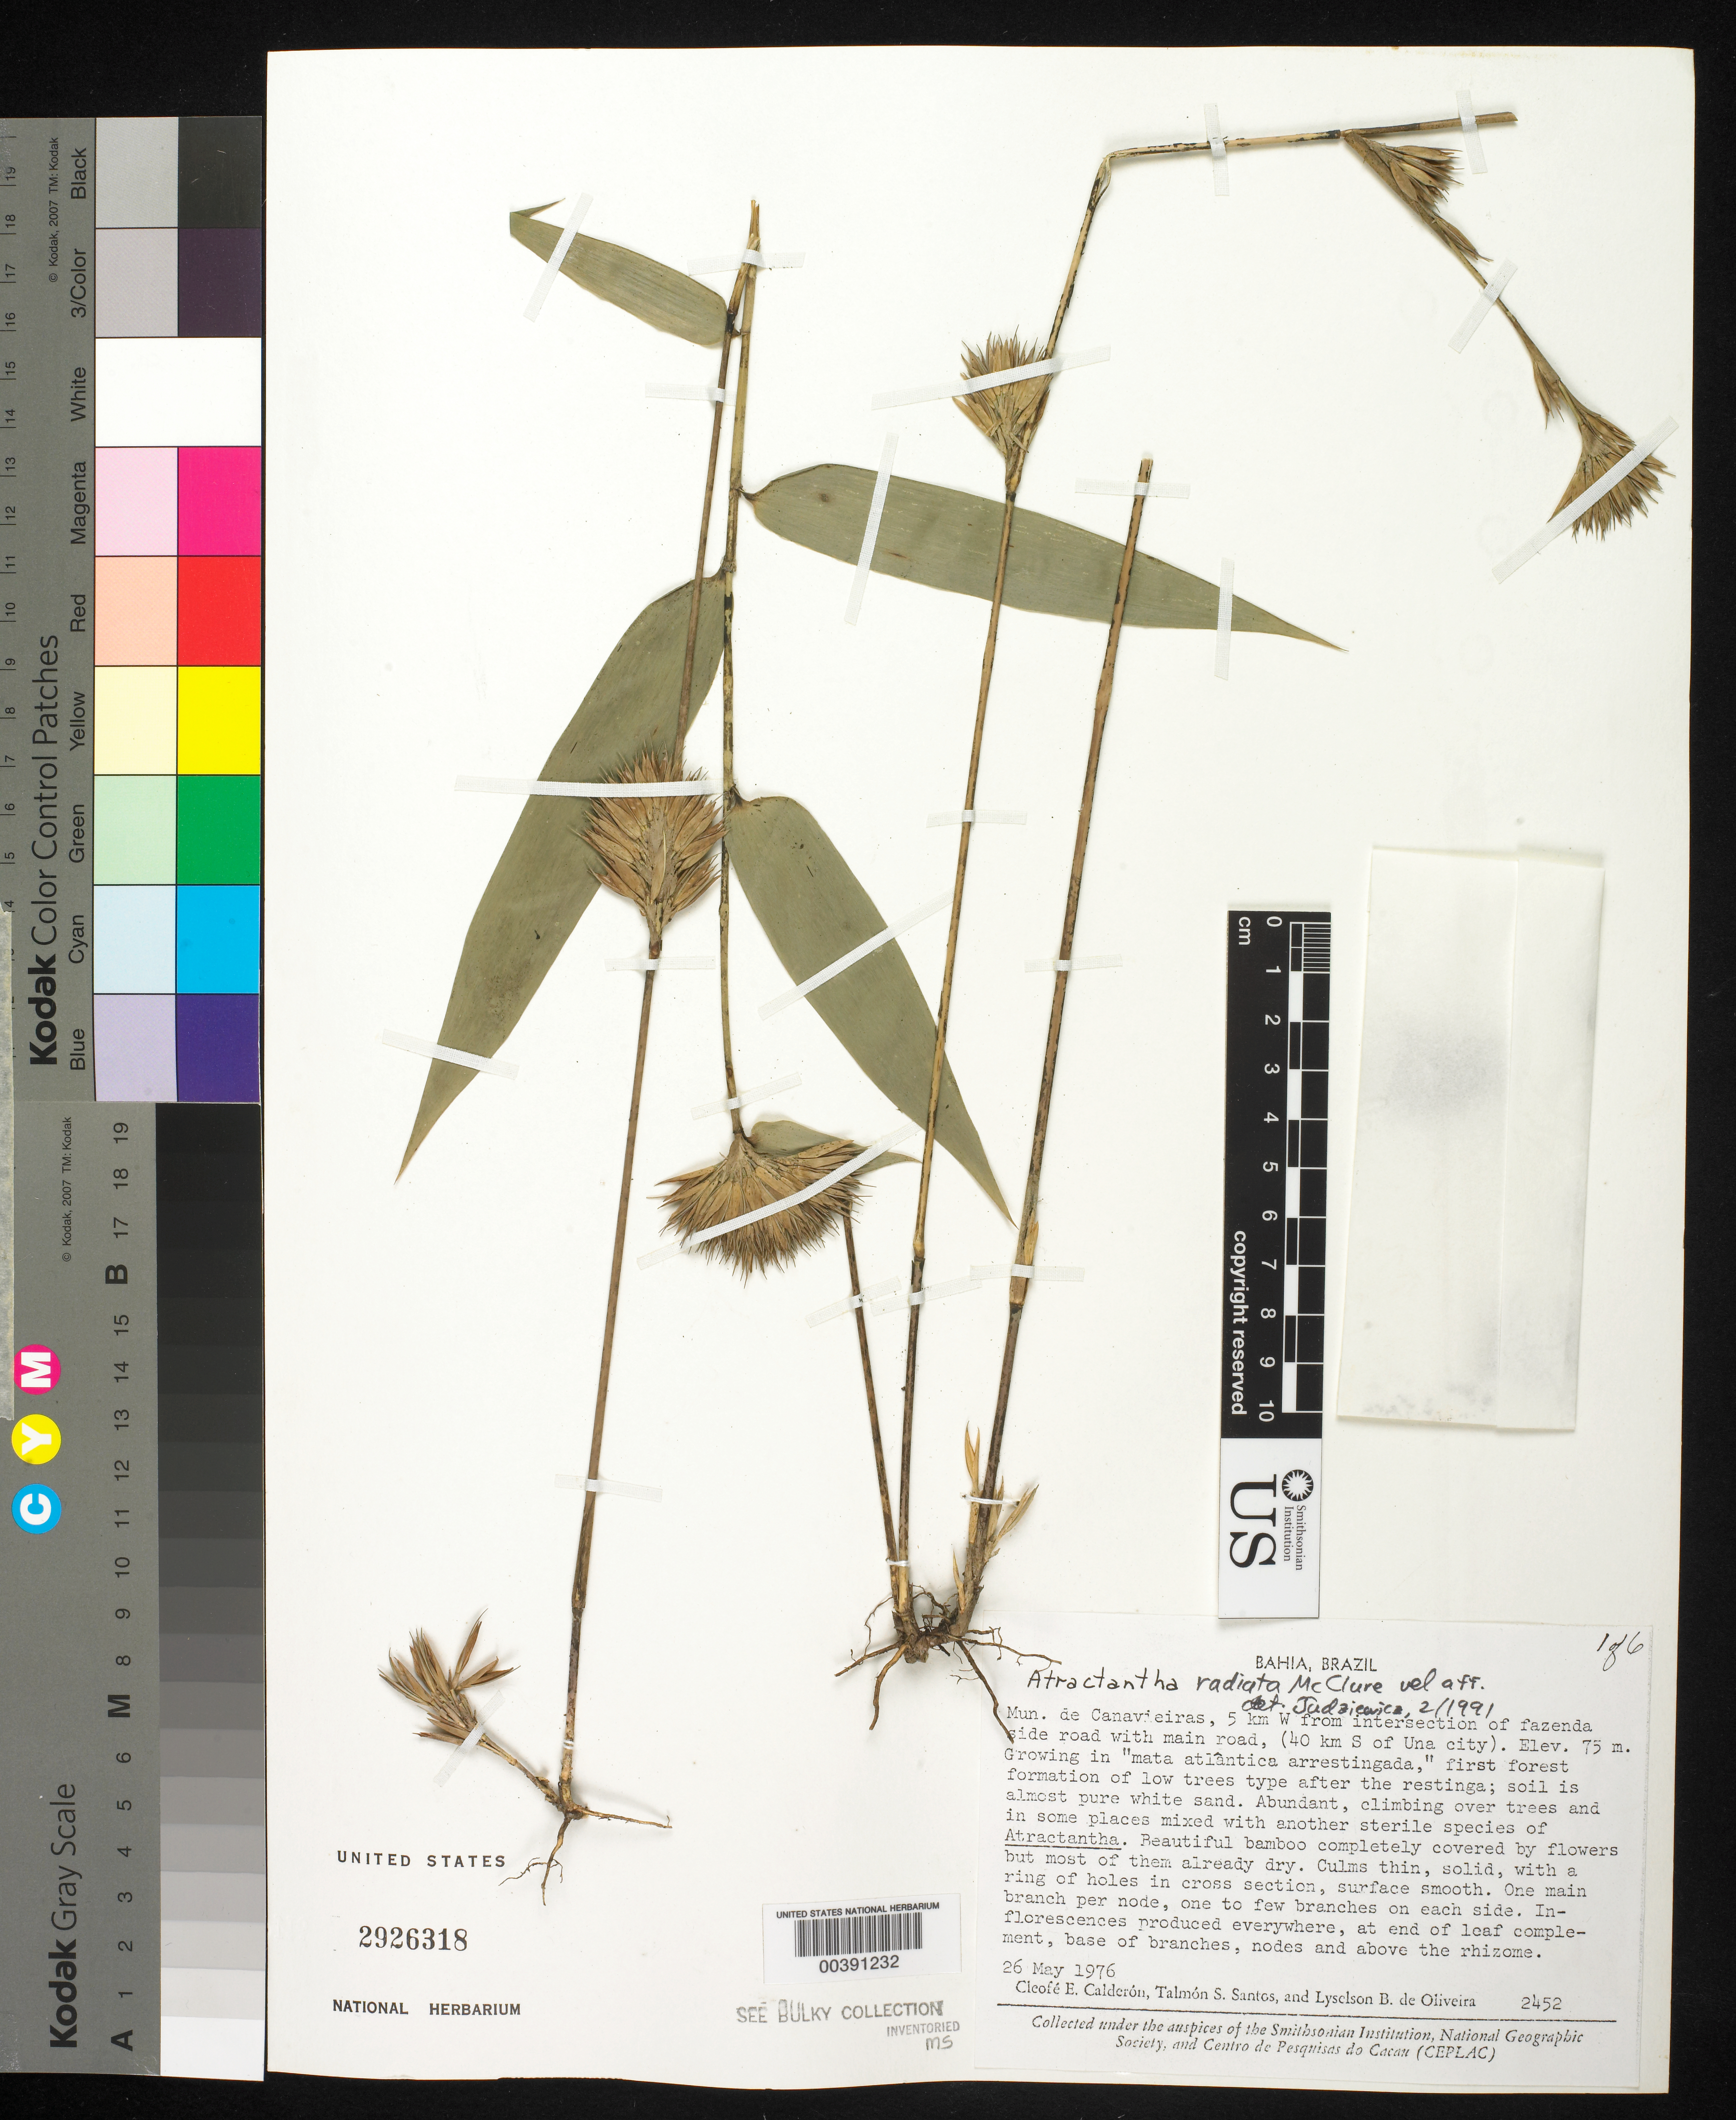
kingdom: Plantae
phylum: Tracheophyta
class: Liliopsida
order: Poales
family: Poaceae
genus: Atractantha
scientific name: Atractantha radiata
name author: McClure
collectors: C. E. Calderón, T. S. Santos & L. de Oliveira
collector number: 2452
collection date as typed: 26 May 1976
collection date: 1976-05-26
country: Brazil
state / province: Bahia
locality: Canavieiras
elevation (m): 75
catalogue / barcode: US 2926318